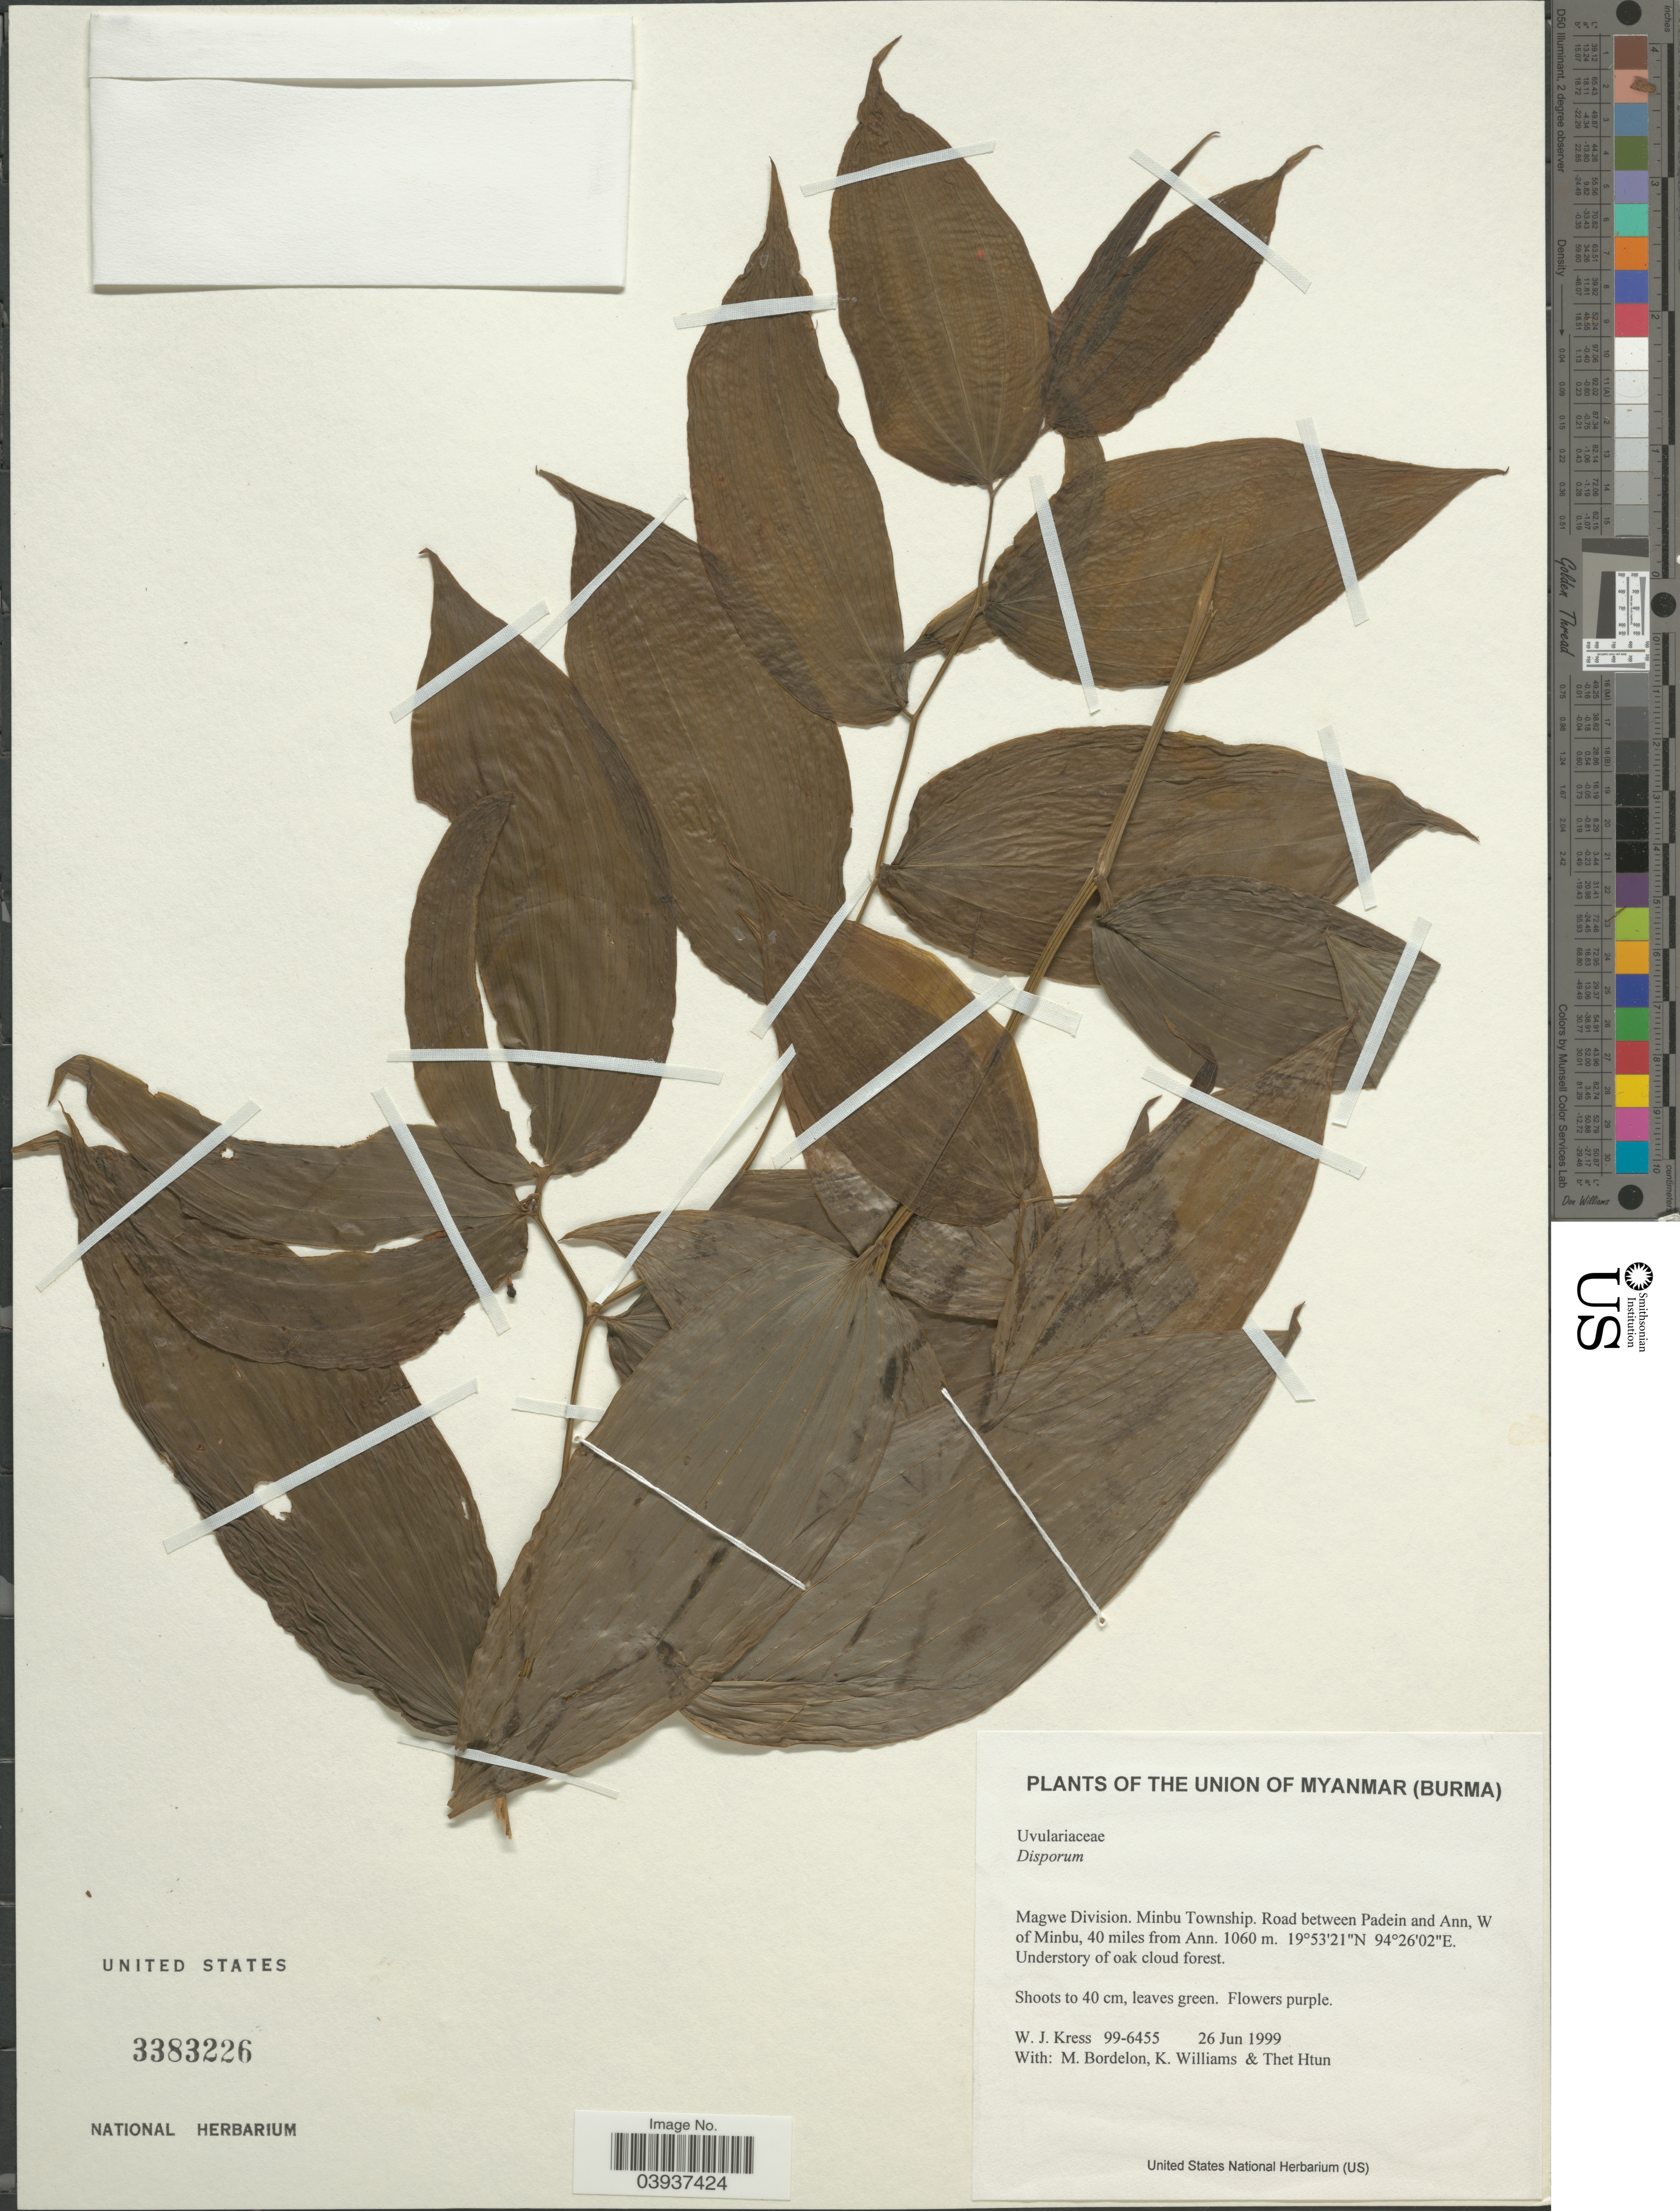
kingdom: Plantae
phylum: Tracheophyta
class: Liliopsida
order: Liliales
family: Colchicaceae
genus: Disporum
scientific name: Disporum sp.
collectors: W. J. Kress, M. Bordelon, K. Williams & Thet Htun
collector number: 99-6455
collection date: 1999-06-26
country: Myanmar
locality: The Union of Myanmar (Burma). Magwe Division. Minbu Township. Road between Padein and Ann, W of Minbu, 40 miles from Ann.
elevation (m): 1060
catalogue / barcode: US 3383226